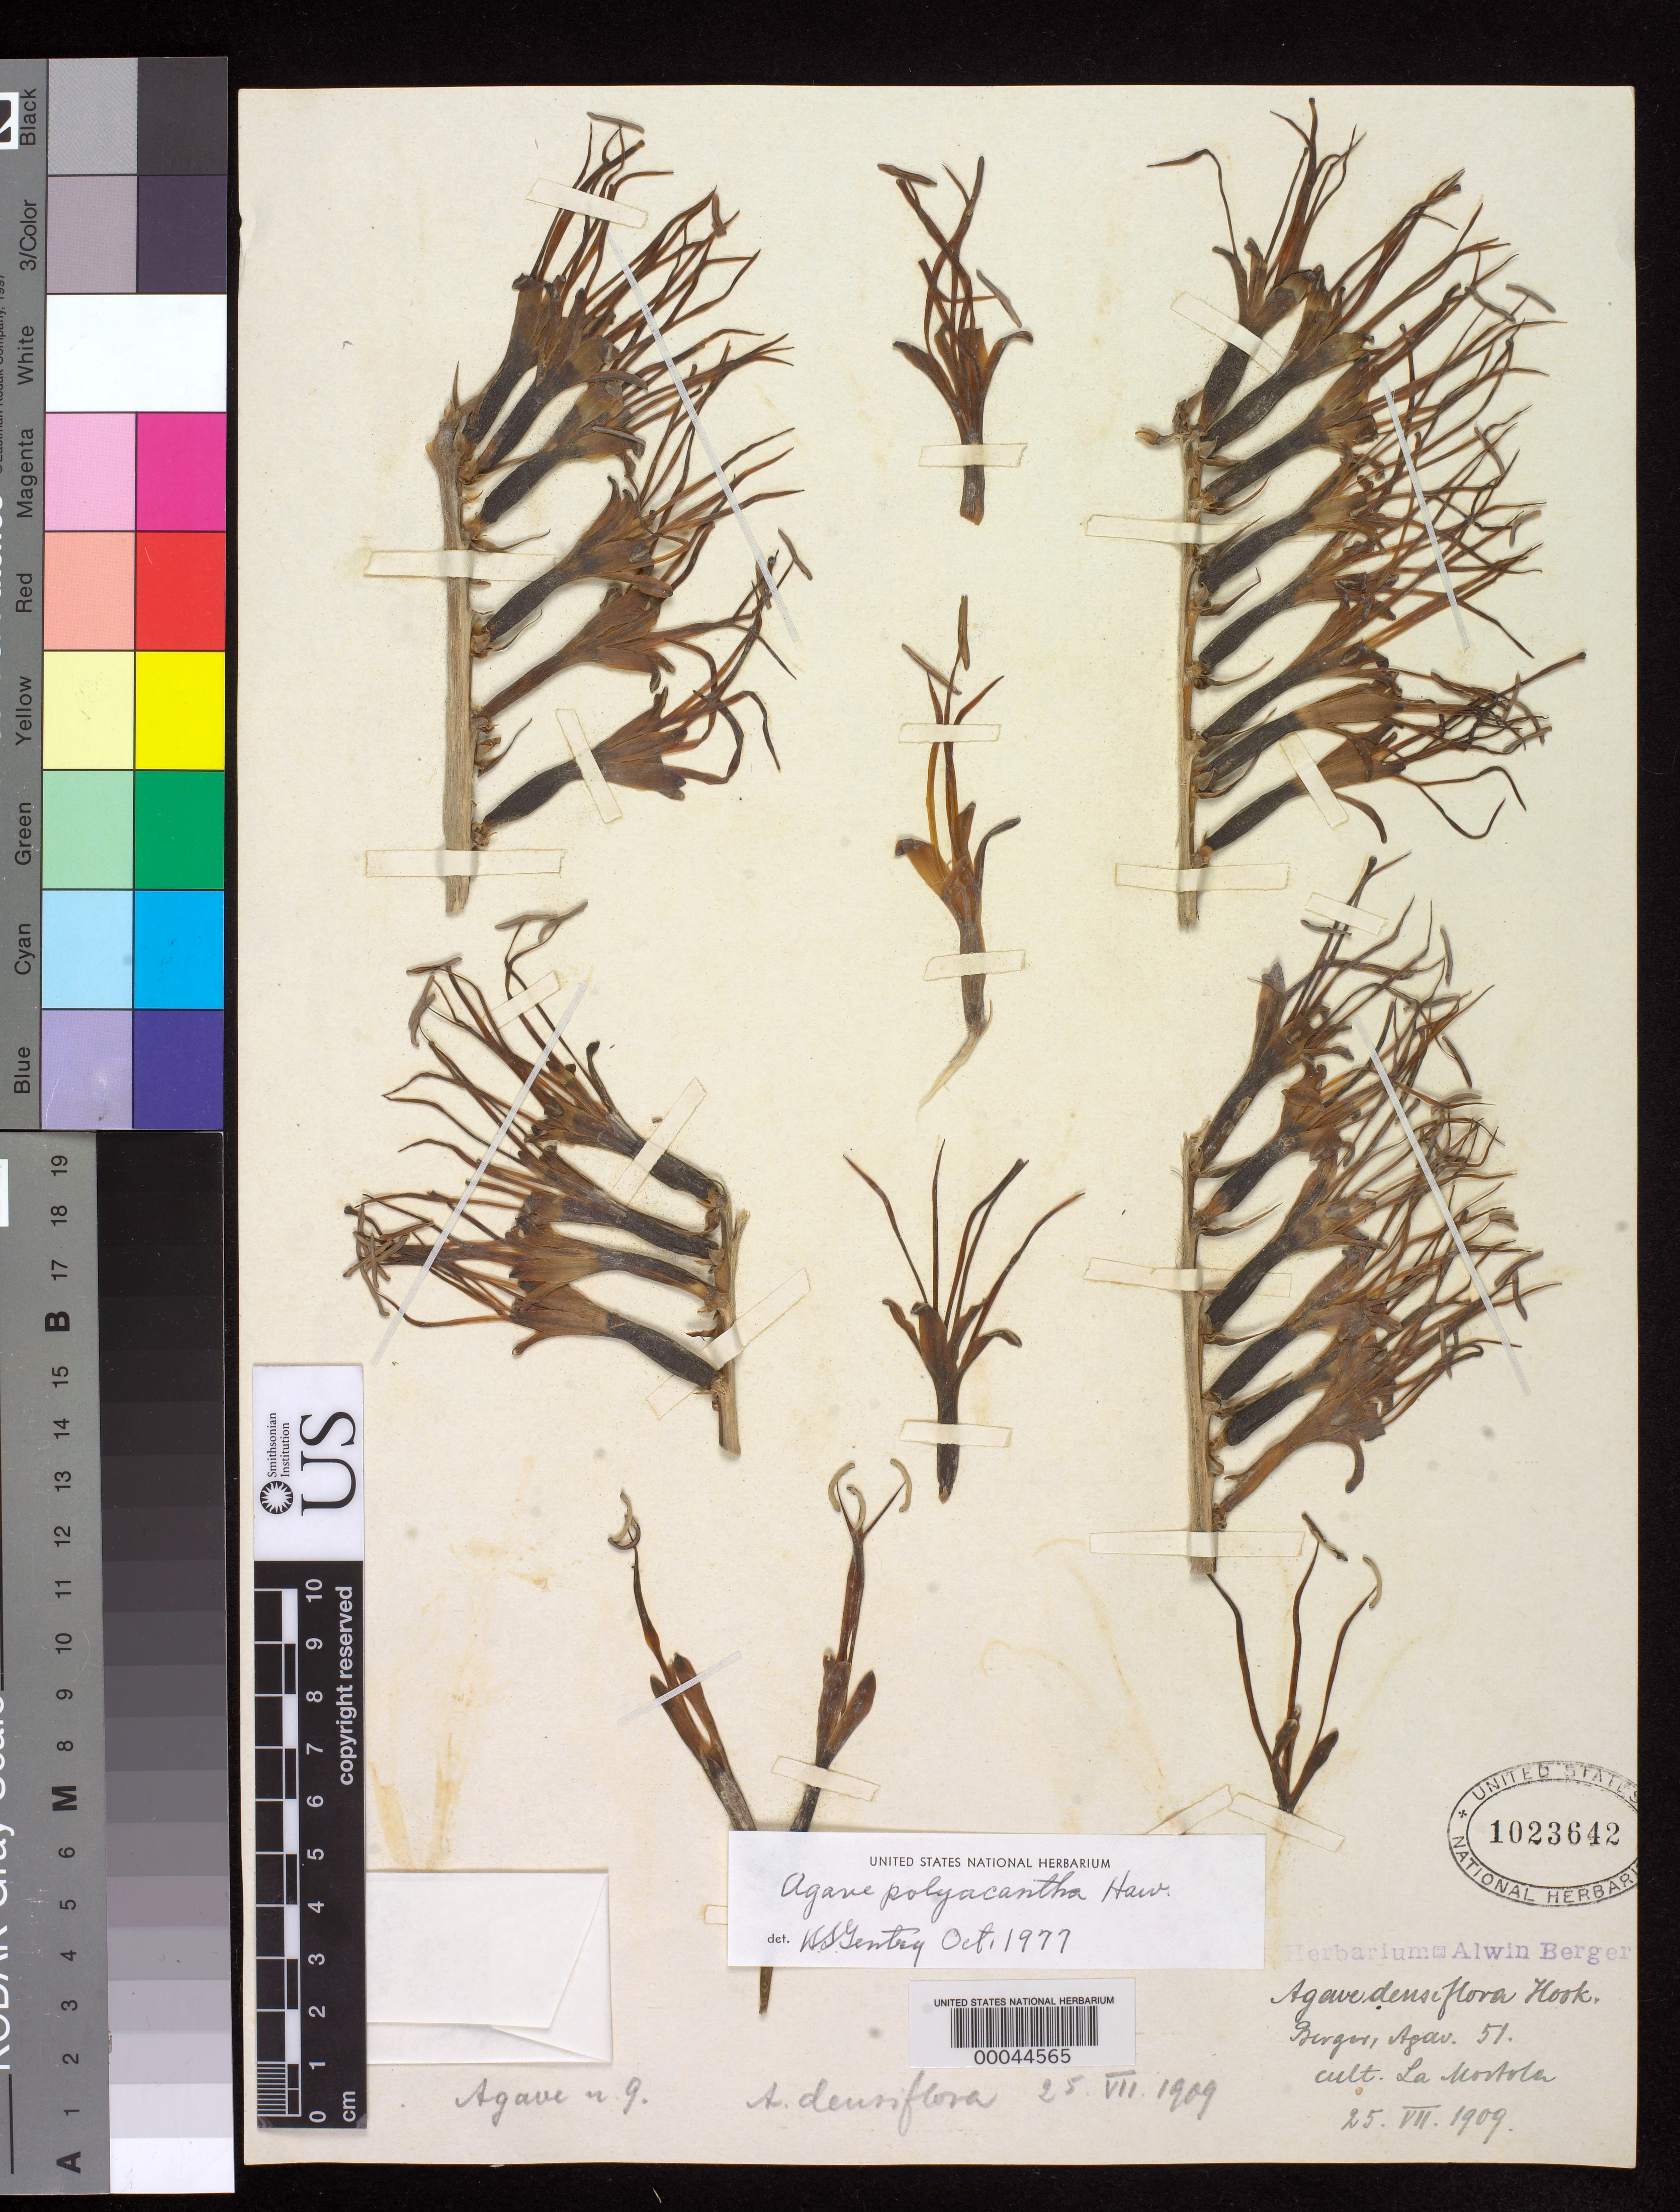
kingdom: Plantae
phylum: Tracheophyta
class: Liliopsida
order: Asparagales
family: Asparagaceae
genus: Agave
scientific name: Agave polyacantha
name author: Haw.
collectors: ex herb. A. Berger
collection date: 1909-06-02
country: Mexico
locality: Cultivated at La Mortola, Italy.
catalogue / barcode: US 1023642